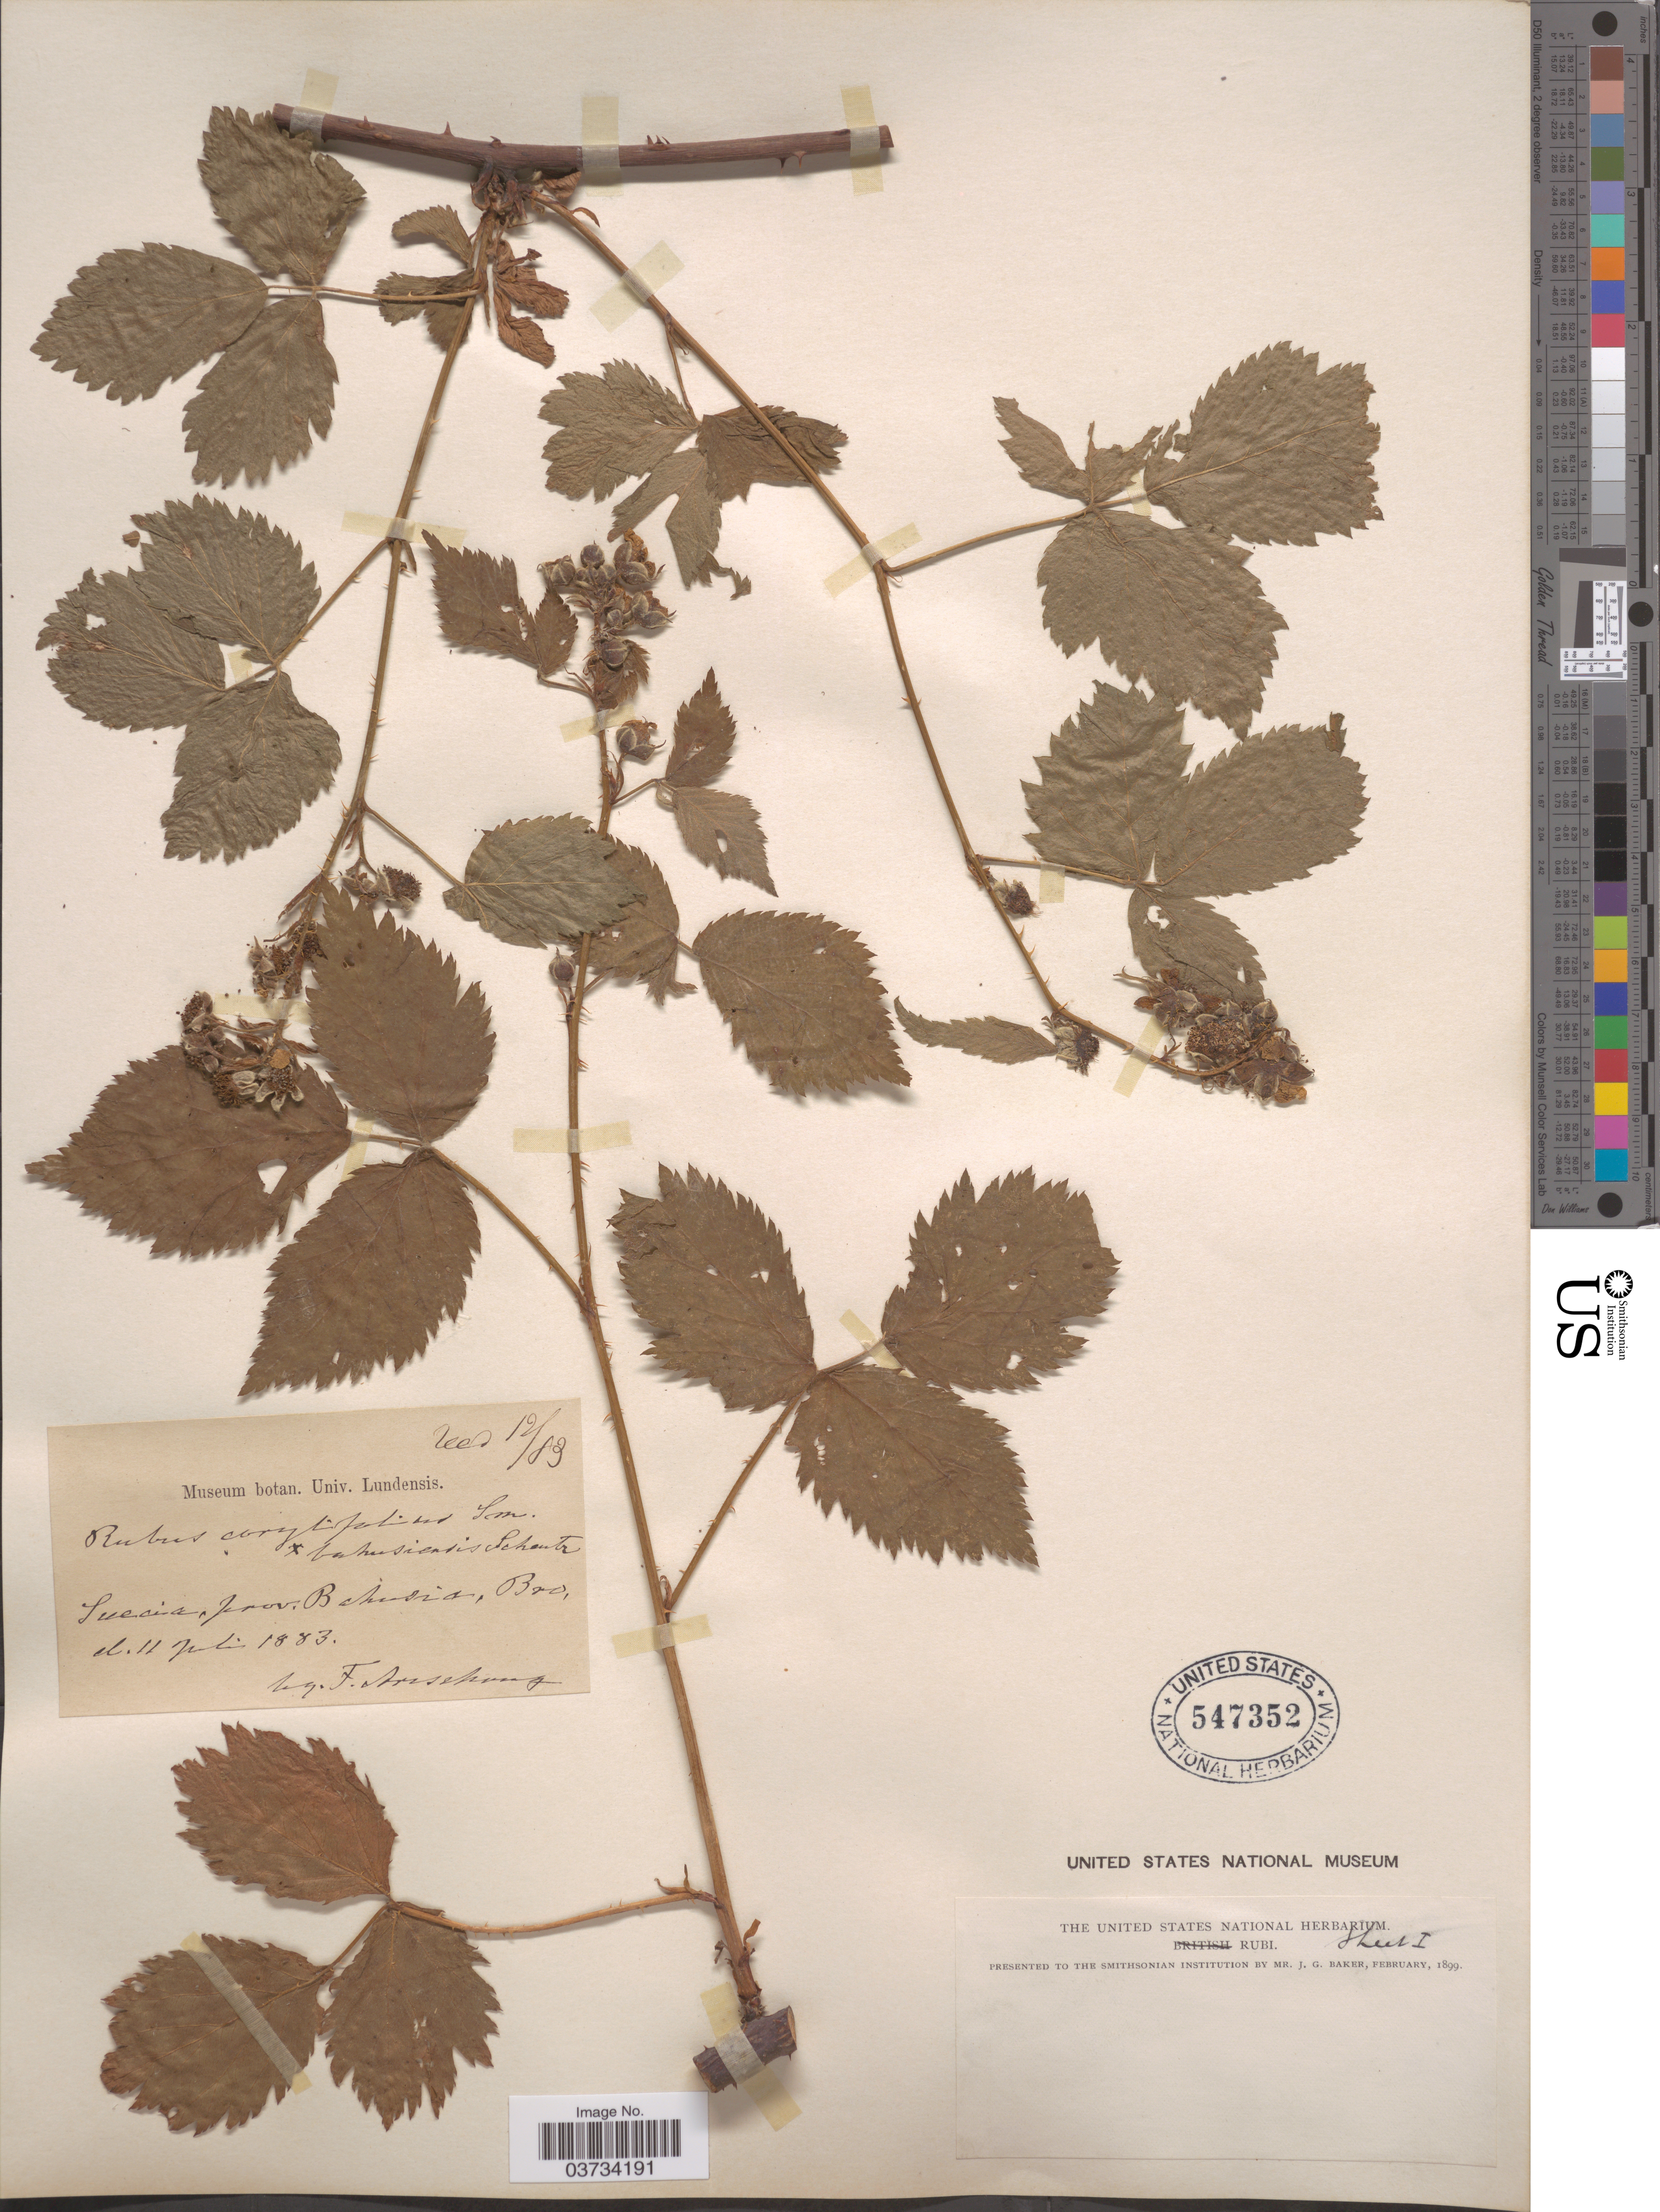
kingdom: Plantae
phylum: Tracheophyta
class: Magnoliopsida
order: Rosales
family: Rosaceae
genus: Rubus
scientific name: Rubus corylifolius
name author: Hayne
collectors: F. Areschoug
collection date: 1883-07-11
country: Sweden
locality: Suecia, prov. Bahusia, Bro.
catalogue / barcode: US 547352